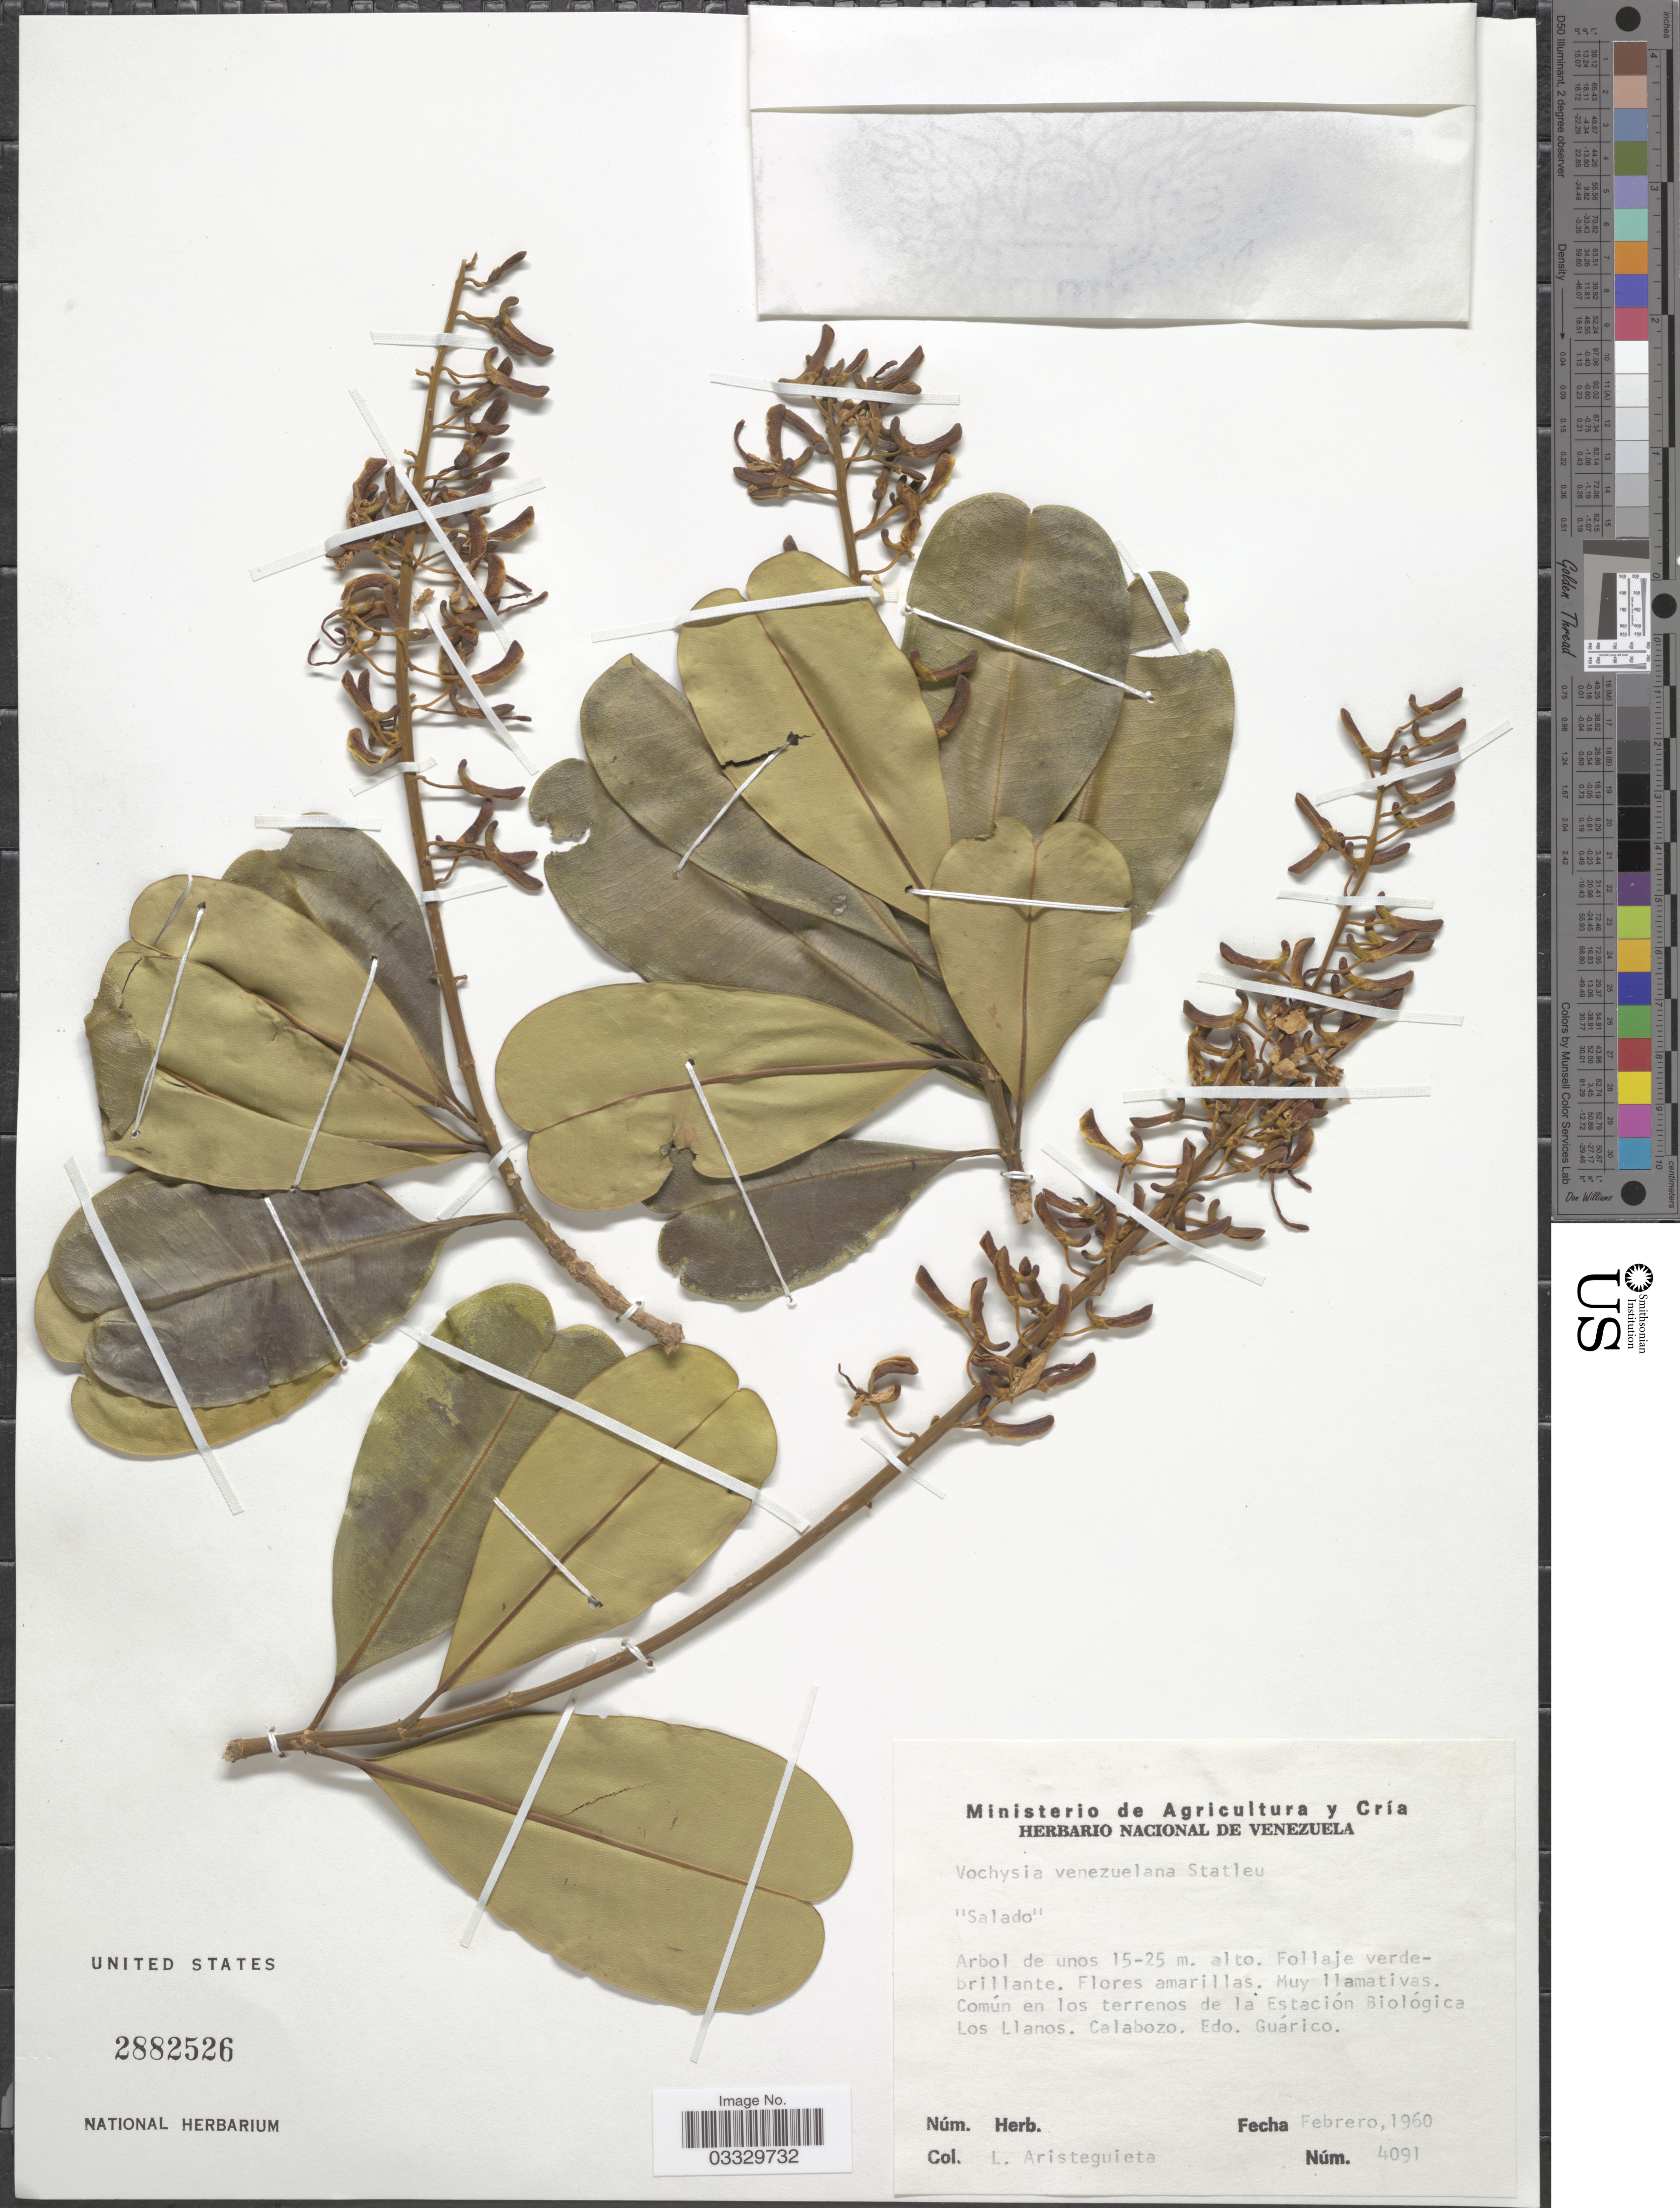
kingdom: Plantae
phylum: Tracheophyta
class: Magnoliopsida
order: Myrtales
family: Vochysiaceae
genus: Vochysia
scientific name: Vochysia venezuelana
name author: Stafleu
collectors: L. Aristeguieta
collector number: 4091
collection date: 1960-02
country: Venezuela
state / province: Guárico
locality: Común en los terrenos de la Estación Biológica Los Llanos. Calabozo.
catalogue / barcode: US 2882526